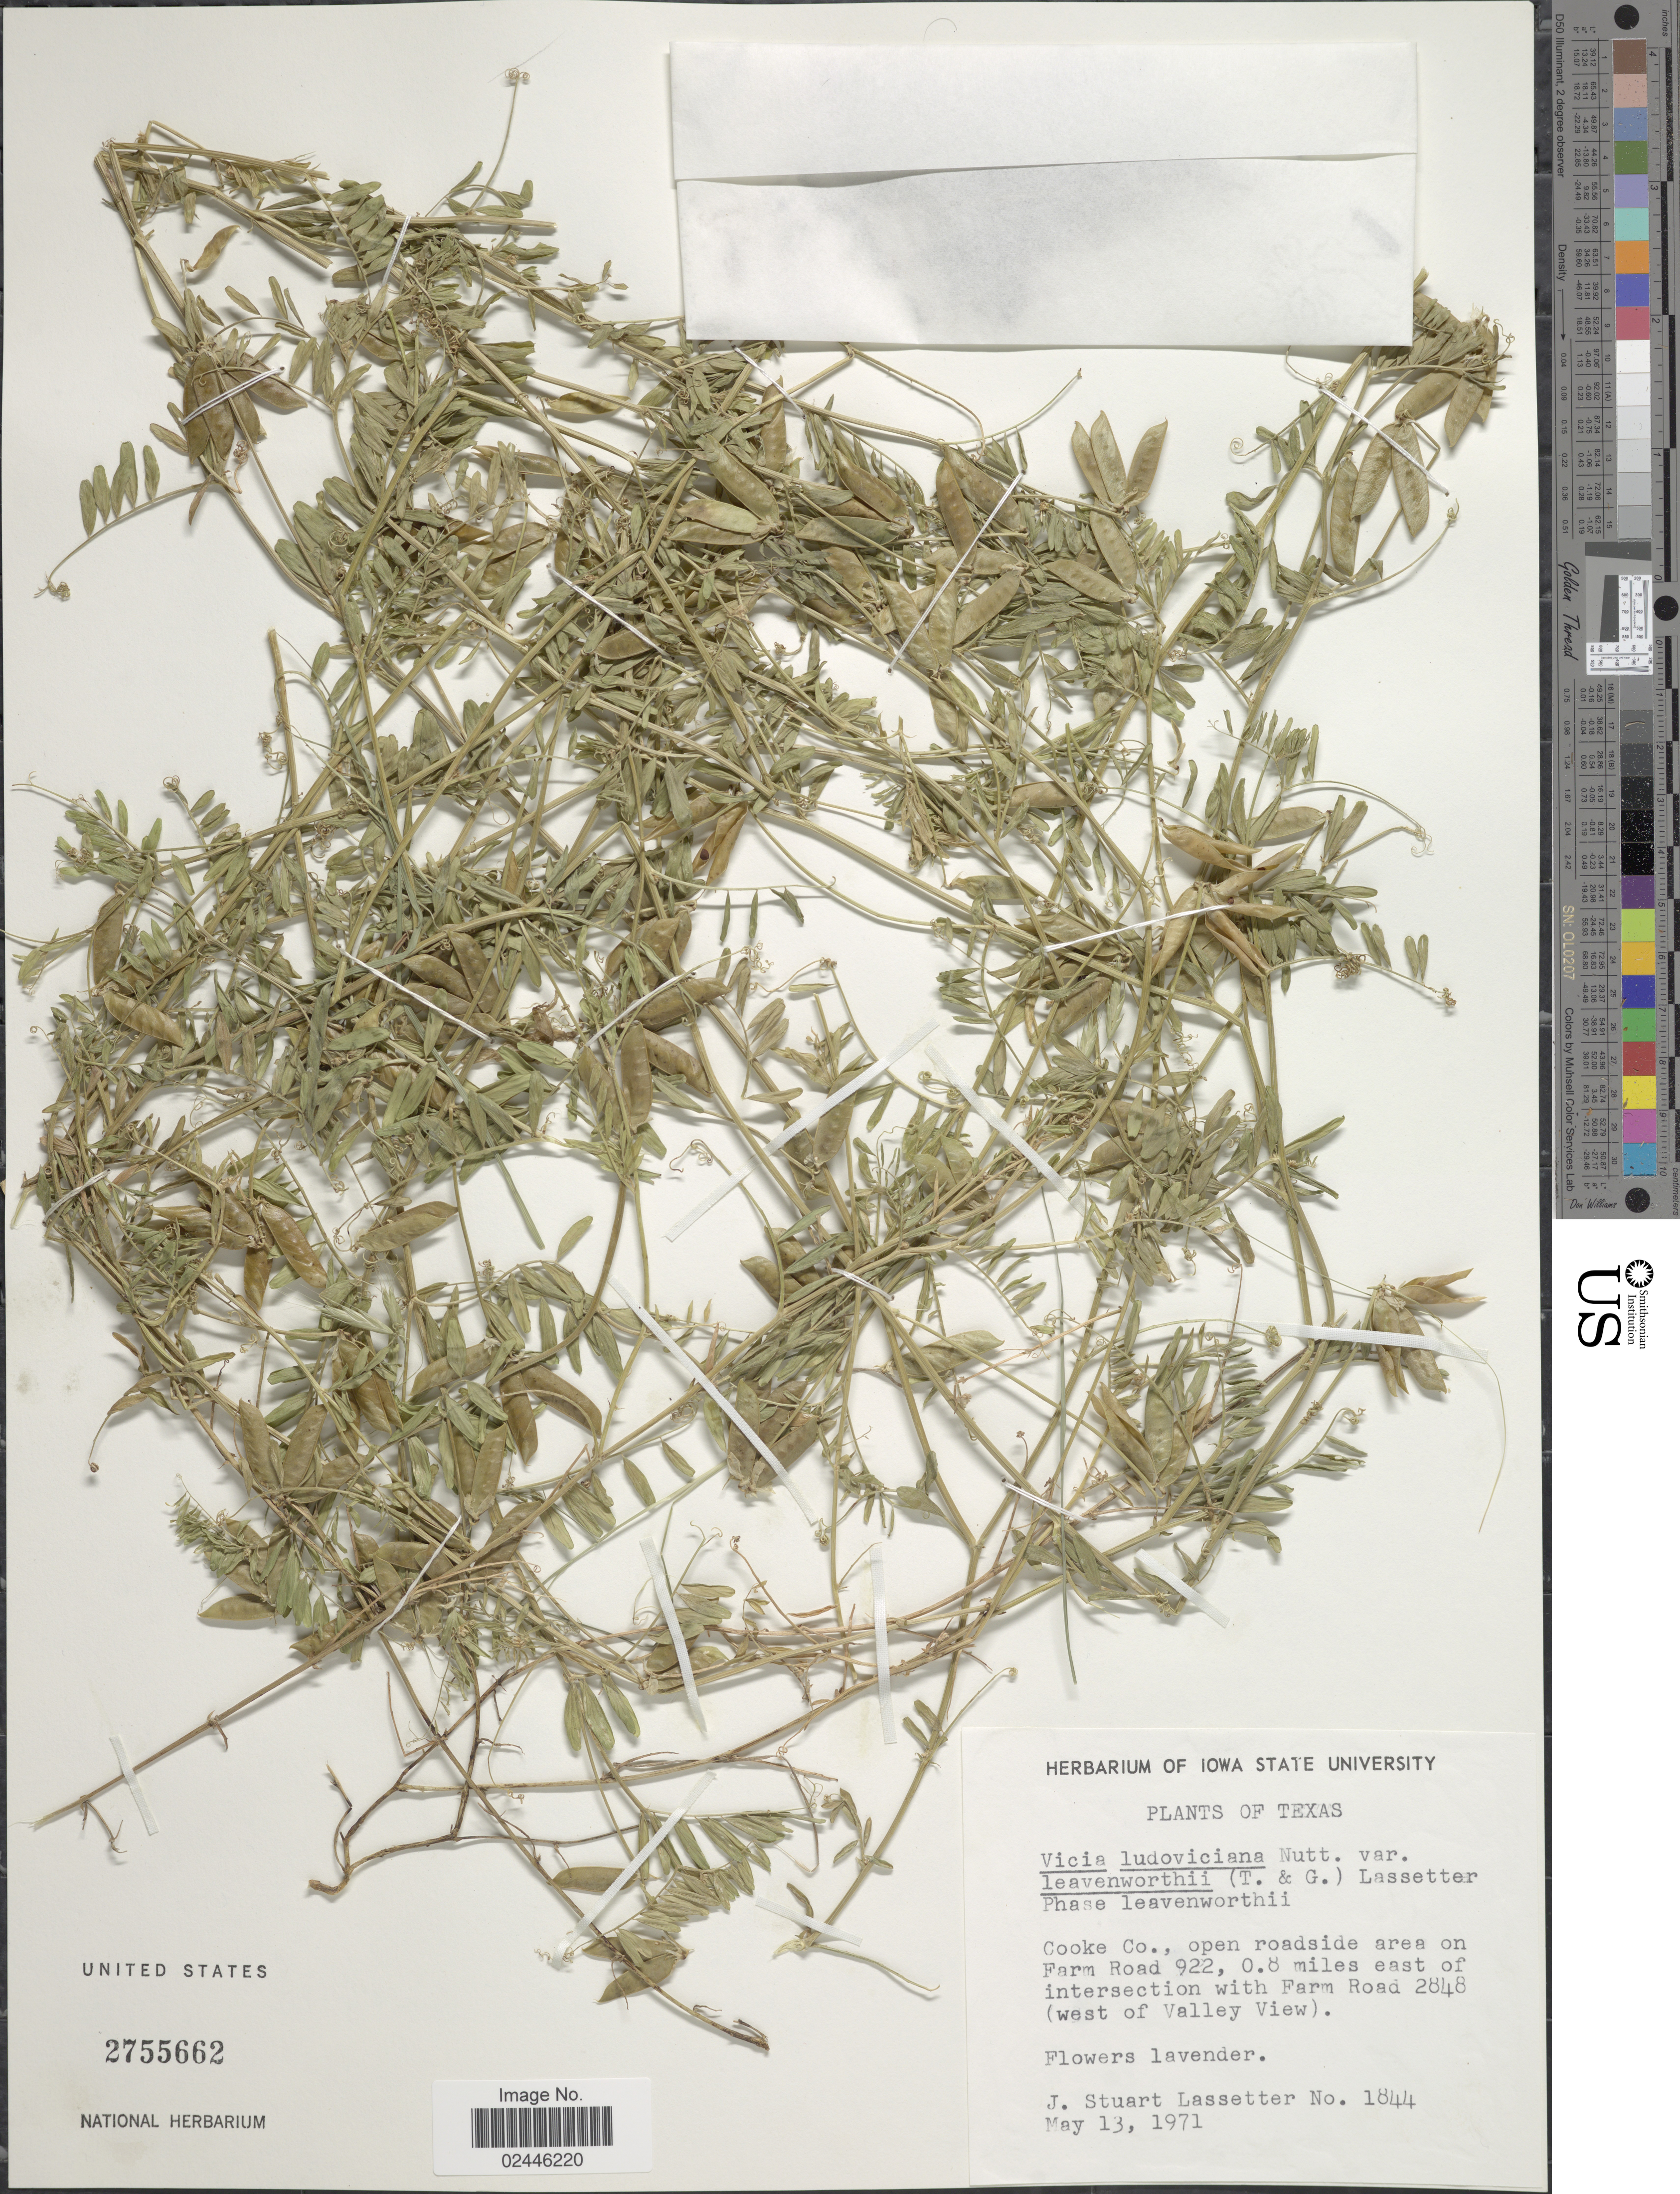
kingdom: Plantae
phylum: Tracheophyta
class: Magnoliopsida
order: Fabales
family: Fabaceae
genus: Vicia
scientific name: Vicia ludoviciana var. leavenworthii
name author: (Torr. & A. Gray) Broich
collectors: J. Lassetter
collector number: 1844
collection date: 1971-05-13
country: United States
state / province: Texas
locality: Cooke Co: open roadside area on Farm Road 922, 0.8 miles east of intersection with Farm Road 2848 (west of Valley View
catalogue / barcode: US 2755662